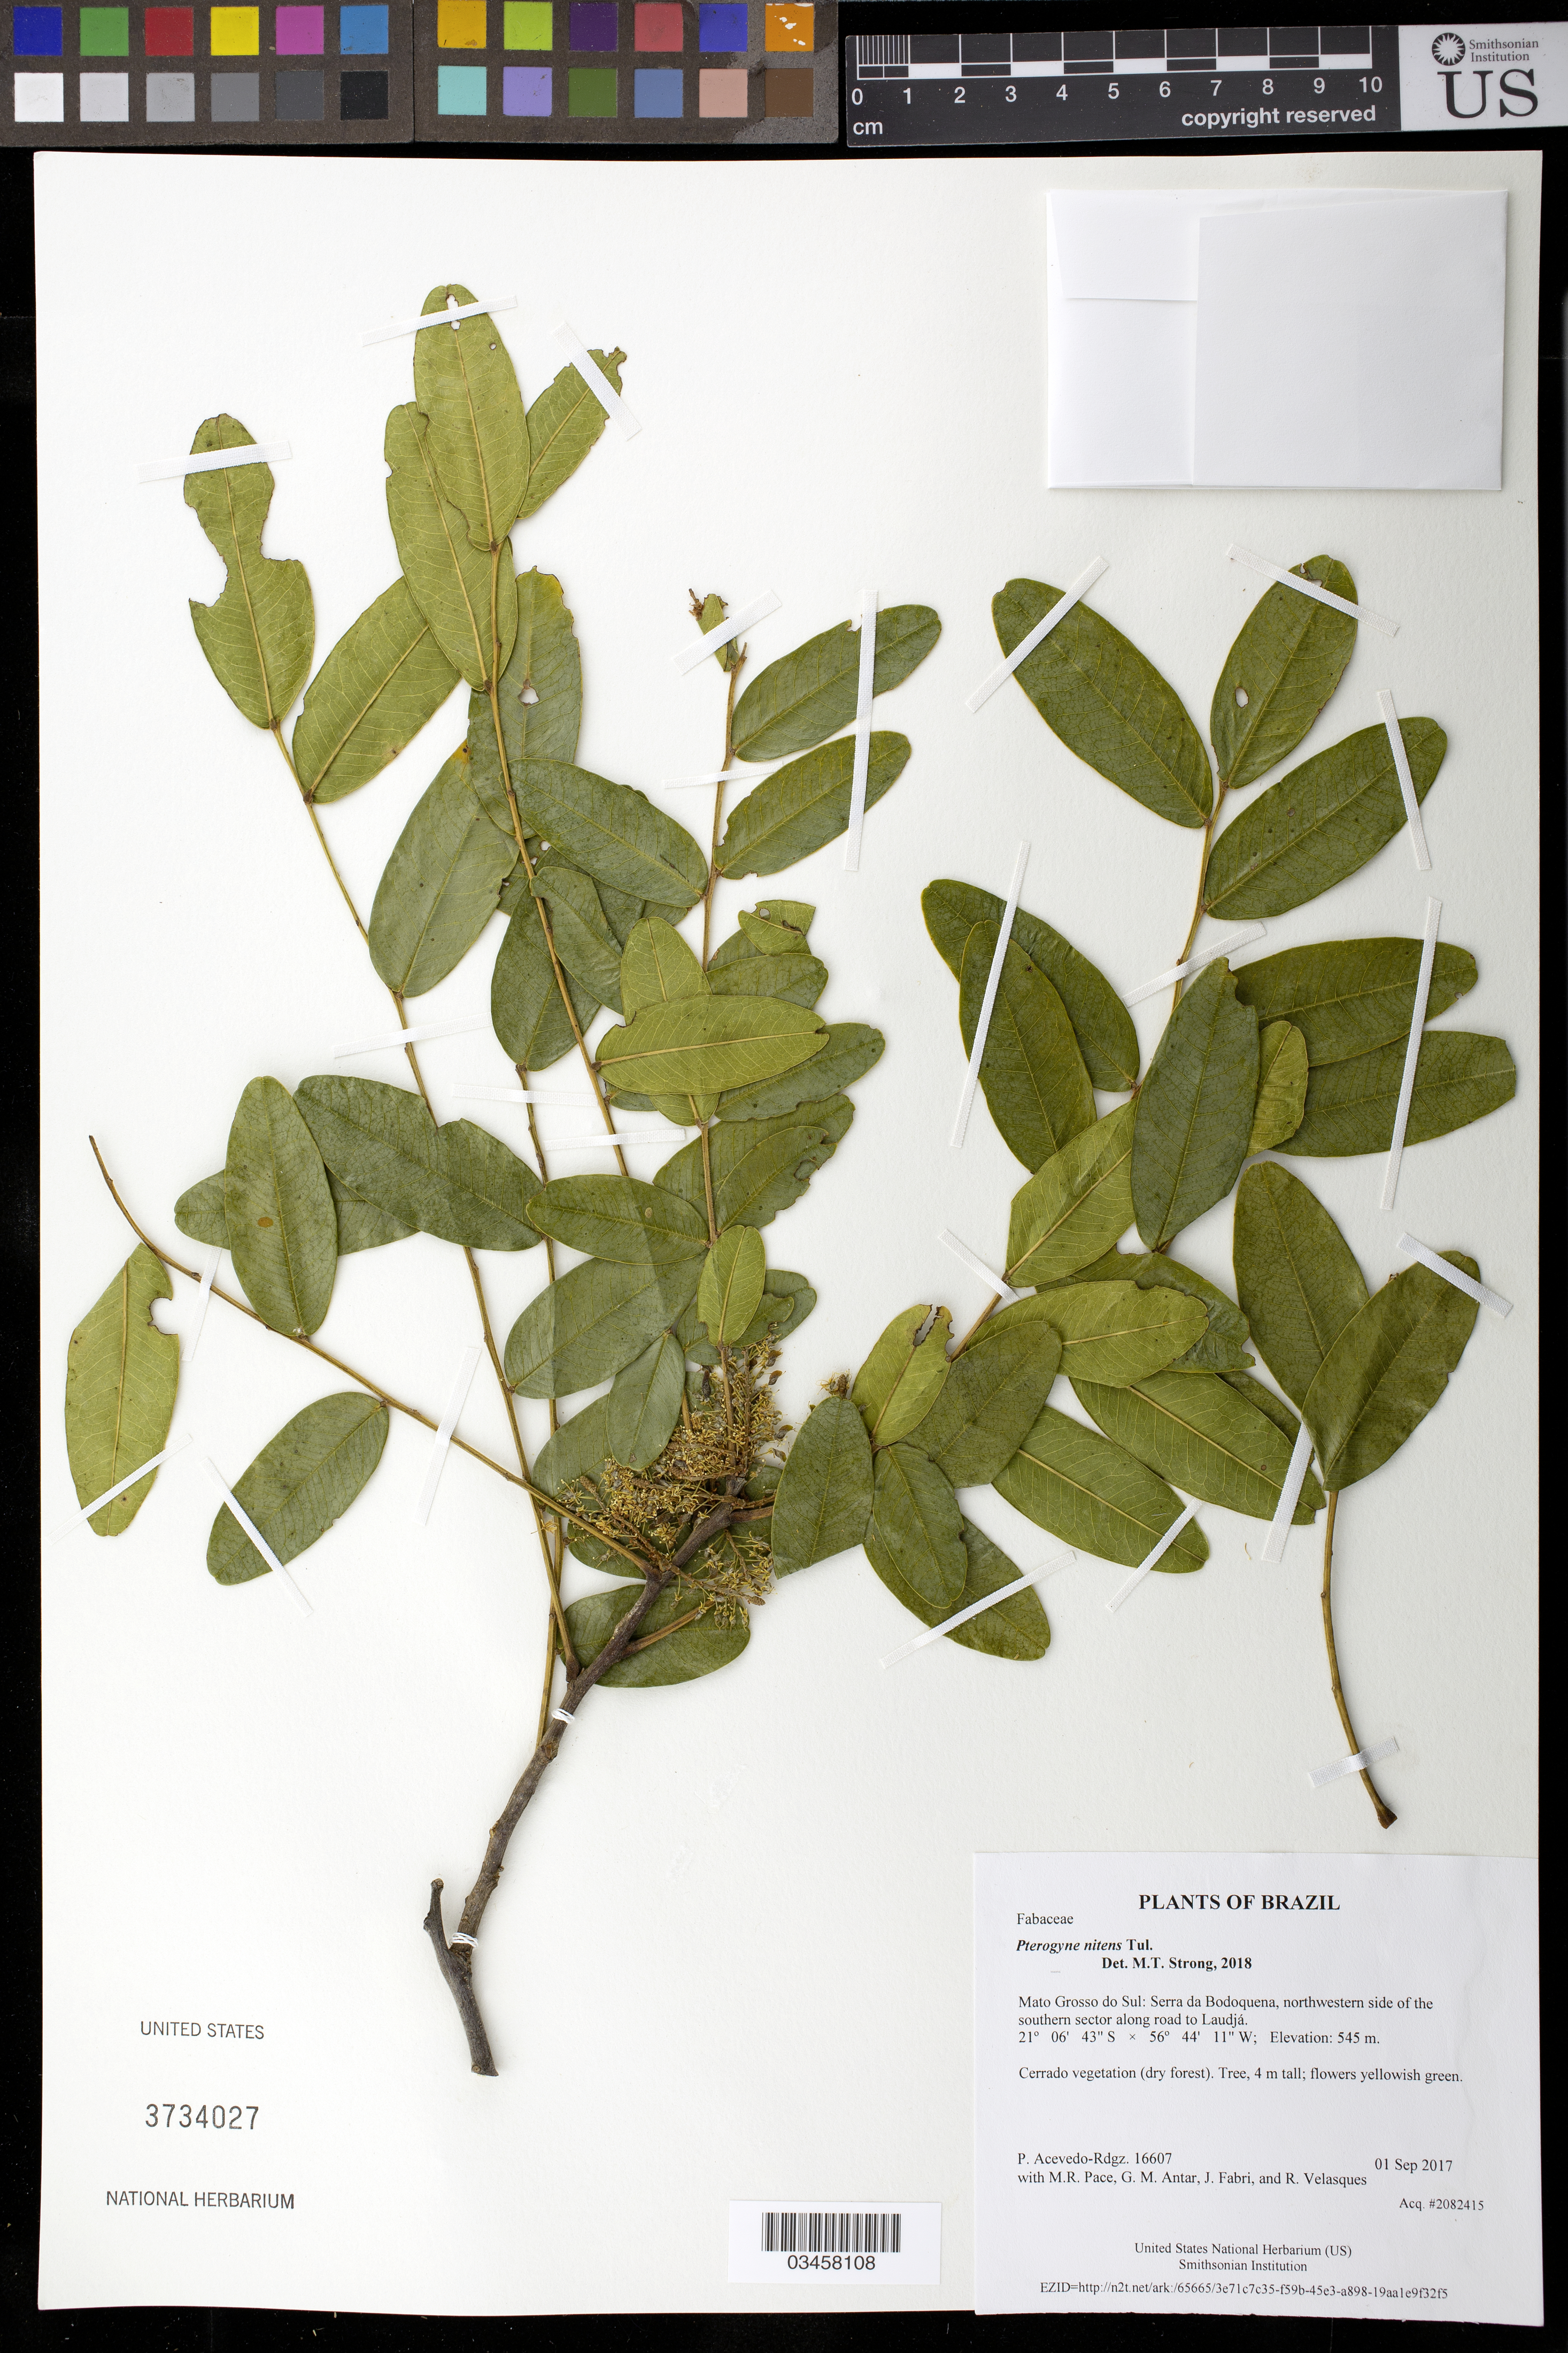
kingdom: Plantae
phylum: Tracheophyta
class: Magnoliopsida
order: Fabales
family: Fabaceae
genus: Pterogyne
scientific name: Pterogyne nitens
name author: Tul.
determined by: Strong, Mark T., (BOT), Smithsonian Institution - National Museum of Natural History (UNITED STATES)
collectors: P. Acevedo-Rodr., M. R. Pace, G. M. Antar, J. Fabri & R. Velasques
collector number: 16607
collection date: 2017-09-01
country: Brazil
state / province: Mato Grosso do Sul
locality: Serra da Bodoquena, northwestern side of the southern sector along road to Laudjá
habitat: Cerrado vegetation (dry forest)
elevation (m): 545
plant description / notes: US, NY, MO, K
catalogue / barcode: US 3734027